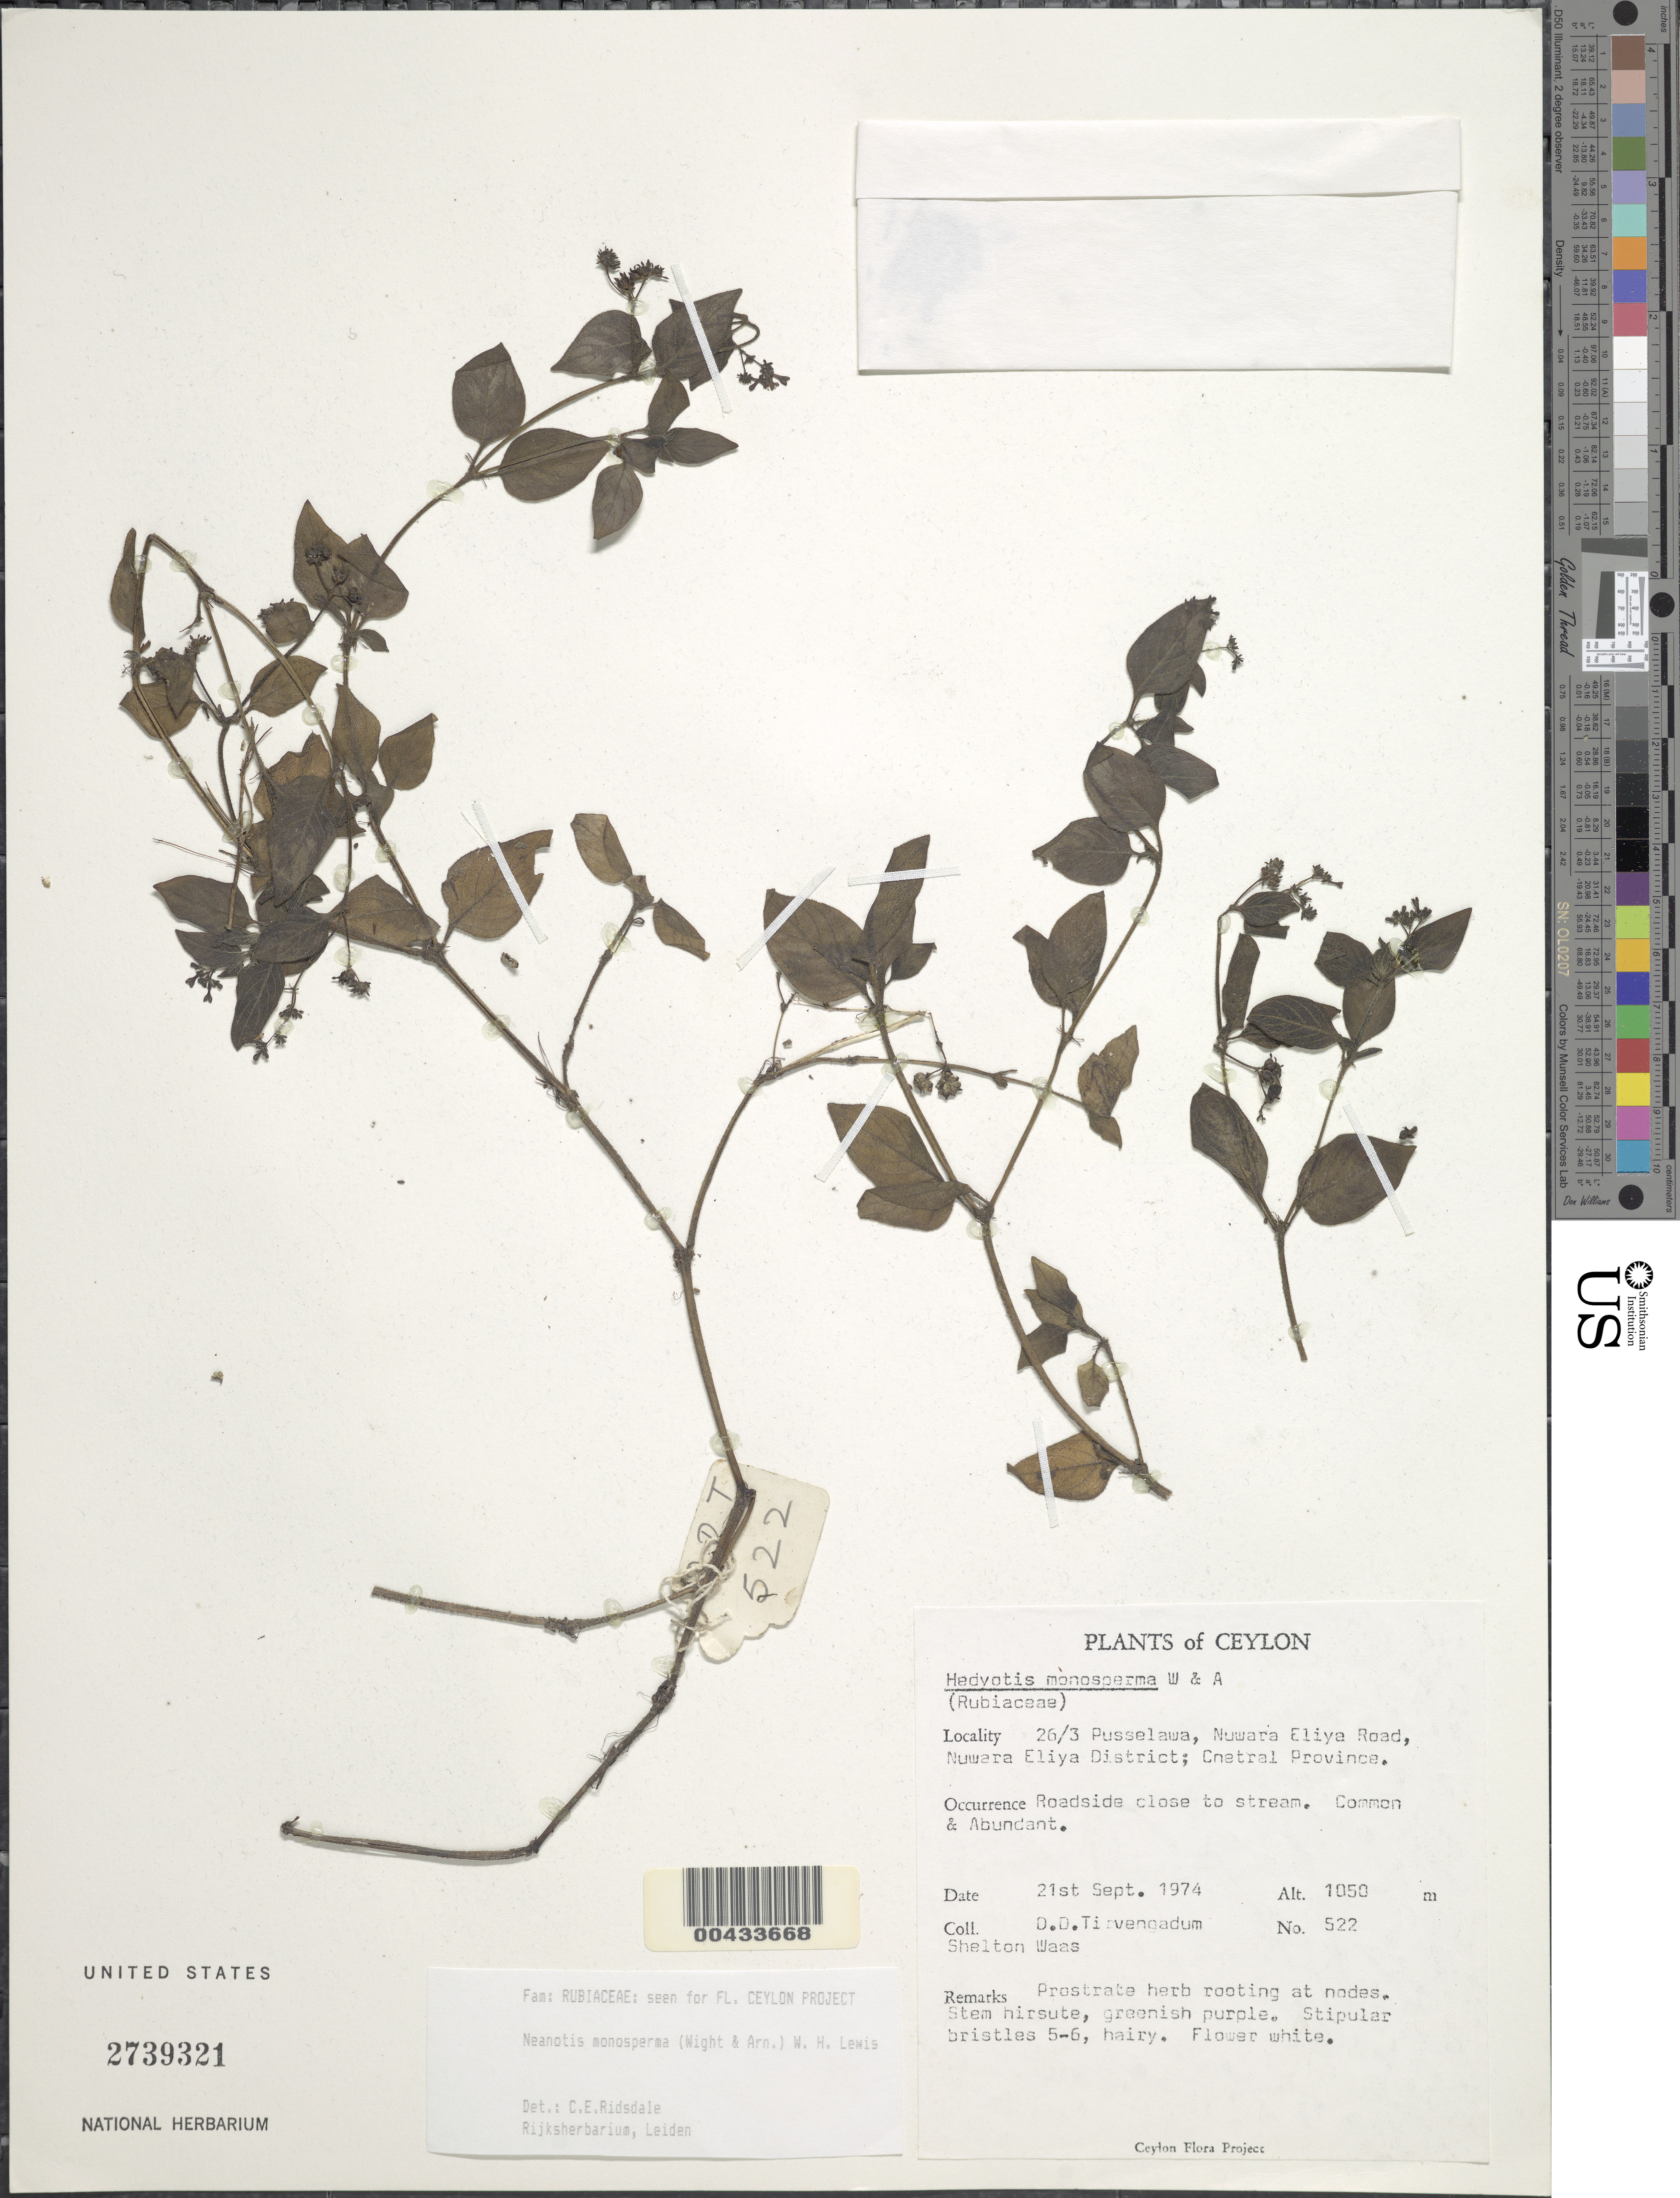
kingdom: Plantae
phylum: Tracheophyta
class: Magnoliopsida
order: Gentianales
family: Rubiaceae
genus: Neanotis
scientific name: Neanotis monosperma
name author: (Wight & Arn.) W.H. Lewis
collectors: D. Tirvengadum & S. Waas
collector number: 522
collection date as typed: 21 Sep 1974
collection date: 1974-09-21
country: Sri Lanka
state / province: Central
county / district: Nuwara Eliya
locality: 26/3 Pussselawa, Nuwara Eliya Rd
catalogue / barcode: US 2739321